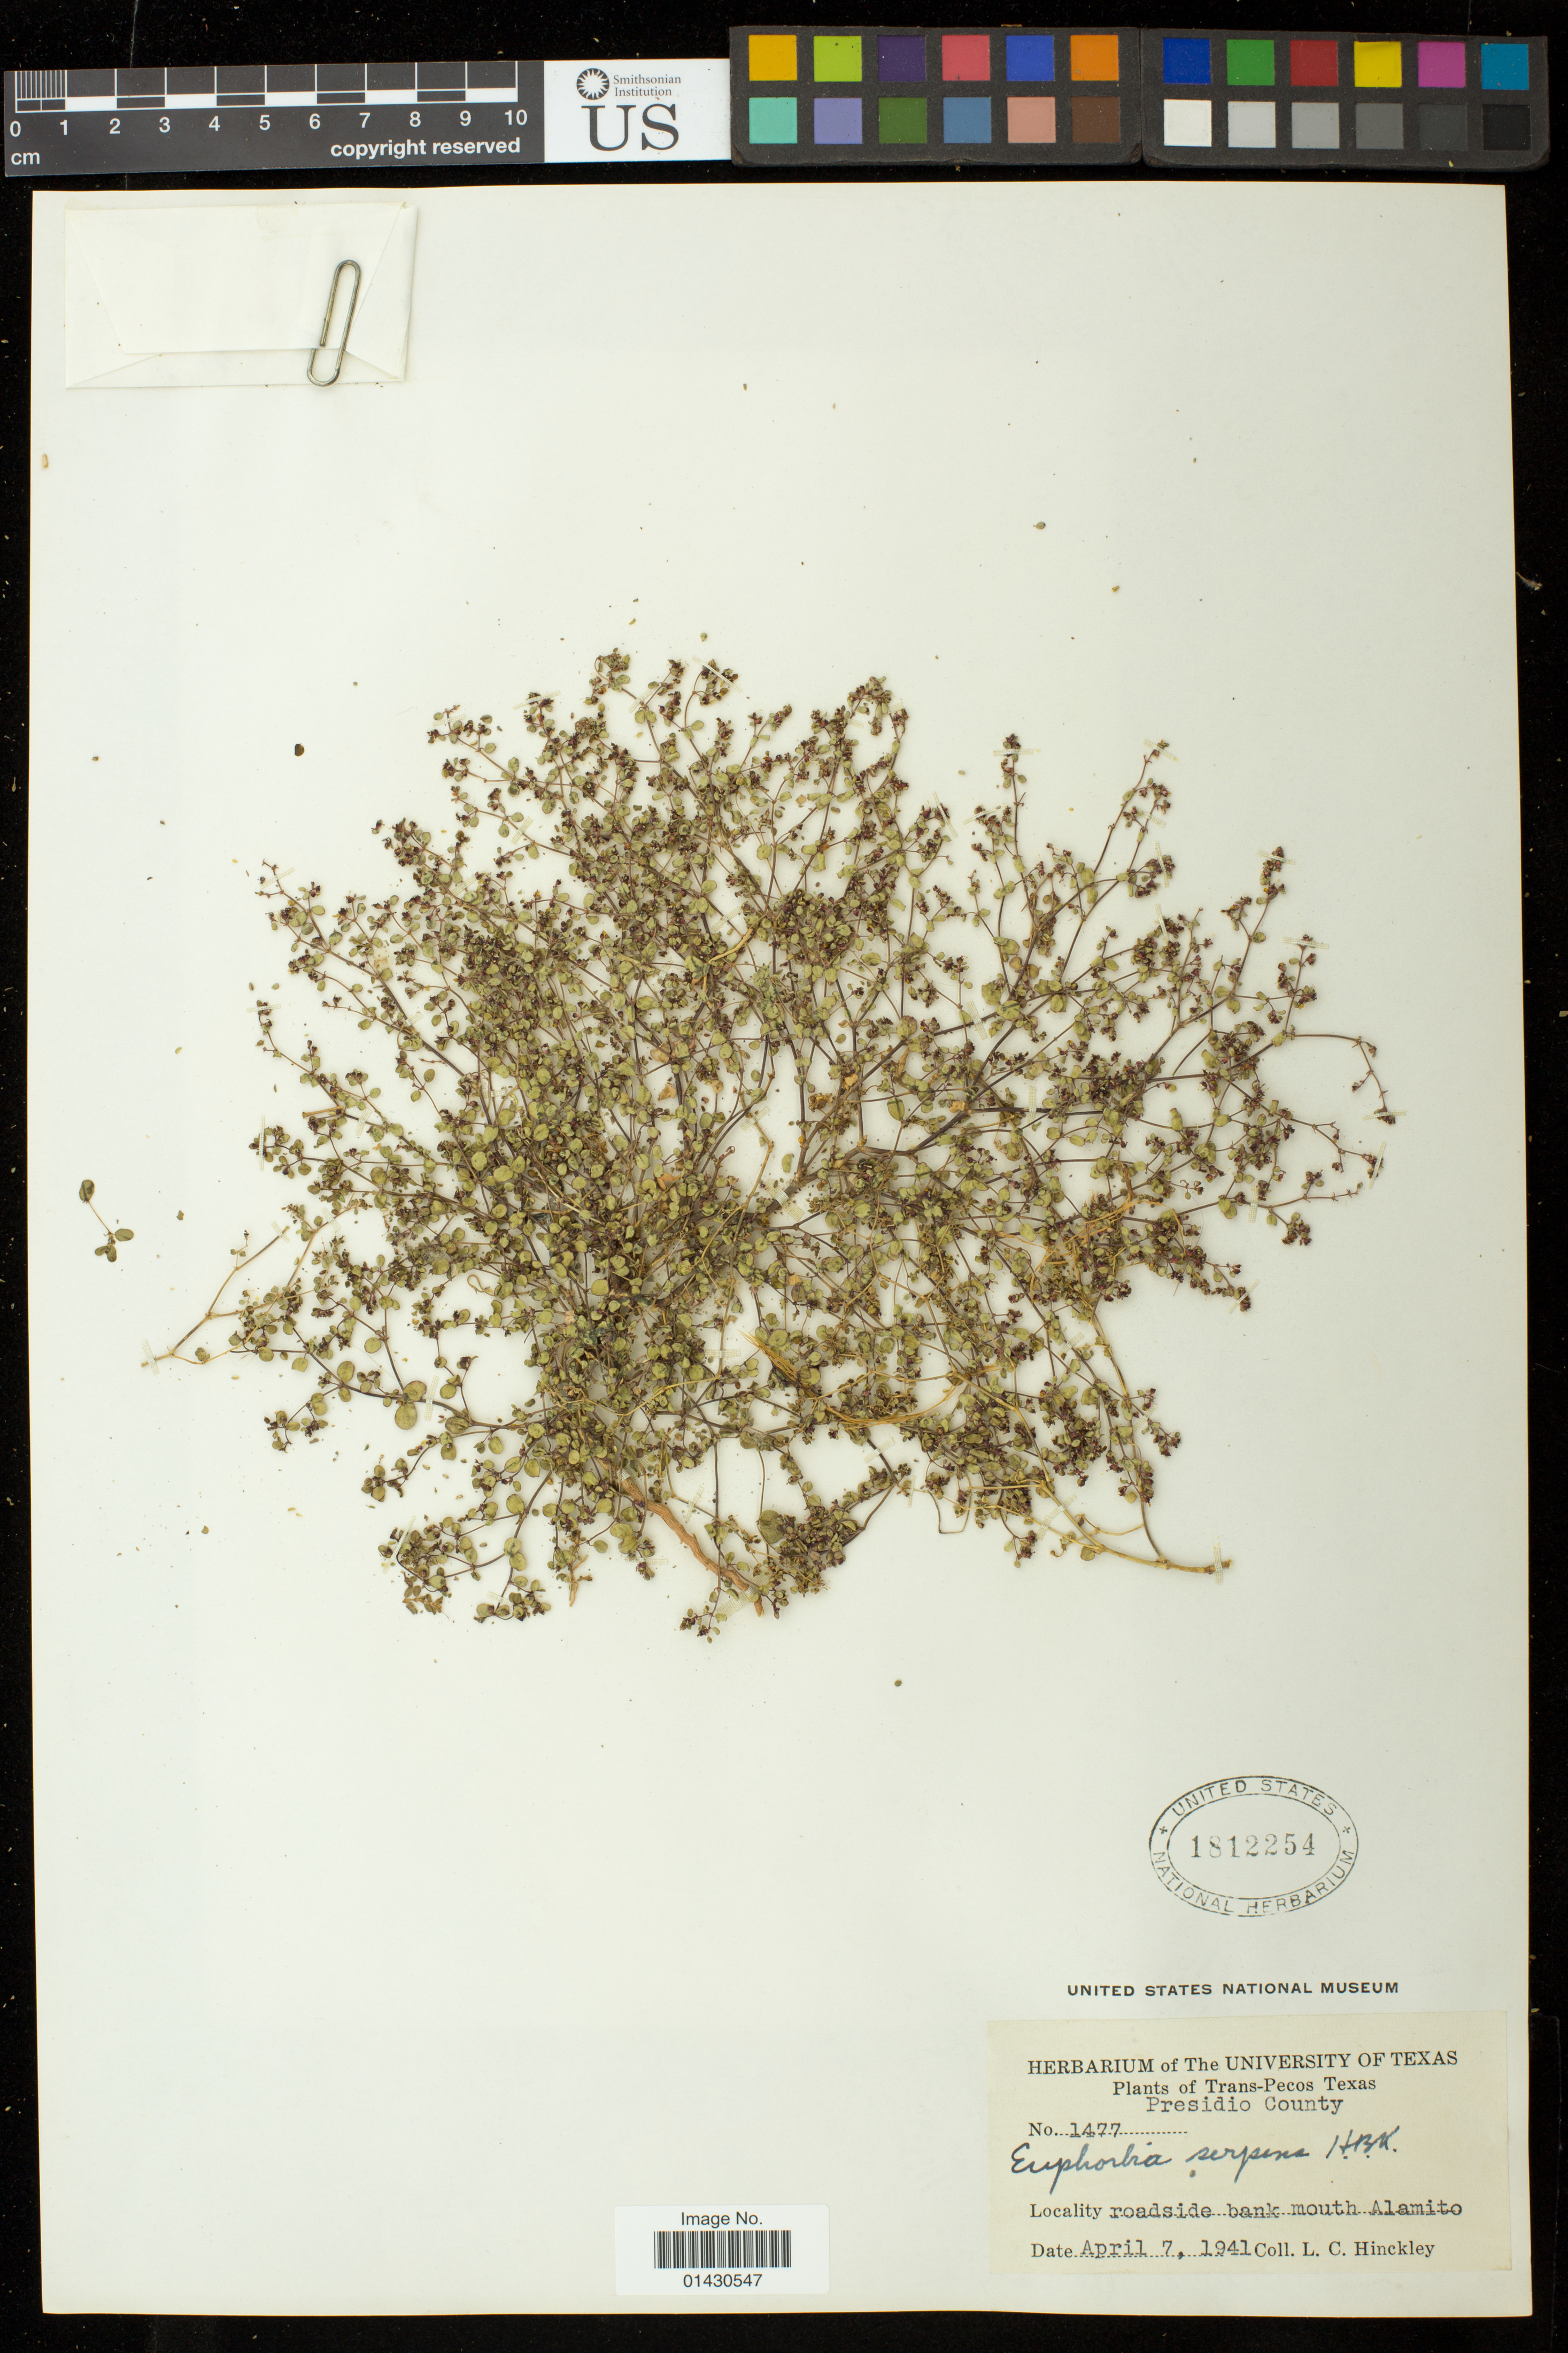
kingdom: Plantae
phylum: Tracheophyta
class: Magnoliopsida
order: Malpighiales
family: Euphorbiaceae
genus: Euphorbia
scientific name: Euphorbia serpens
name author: Kunth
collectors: L. Hinckley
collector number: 1477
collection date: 1941-04-07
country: United States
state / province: Texas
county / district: Presidio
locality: Trans-Pecos Texas; roadside bank mouth Alamito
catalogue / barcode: US 1812254